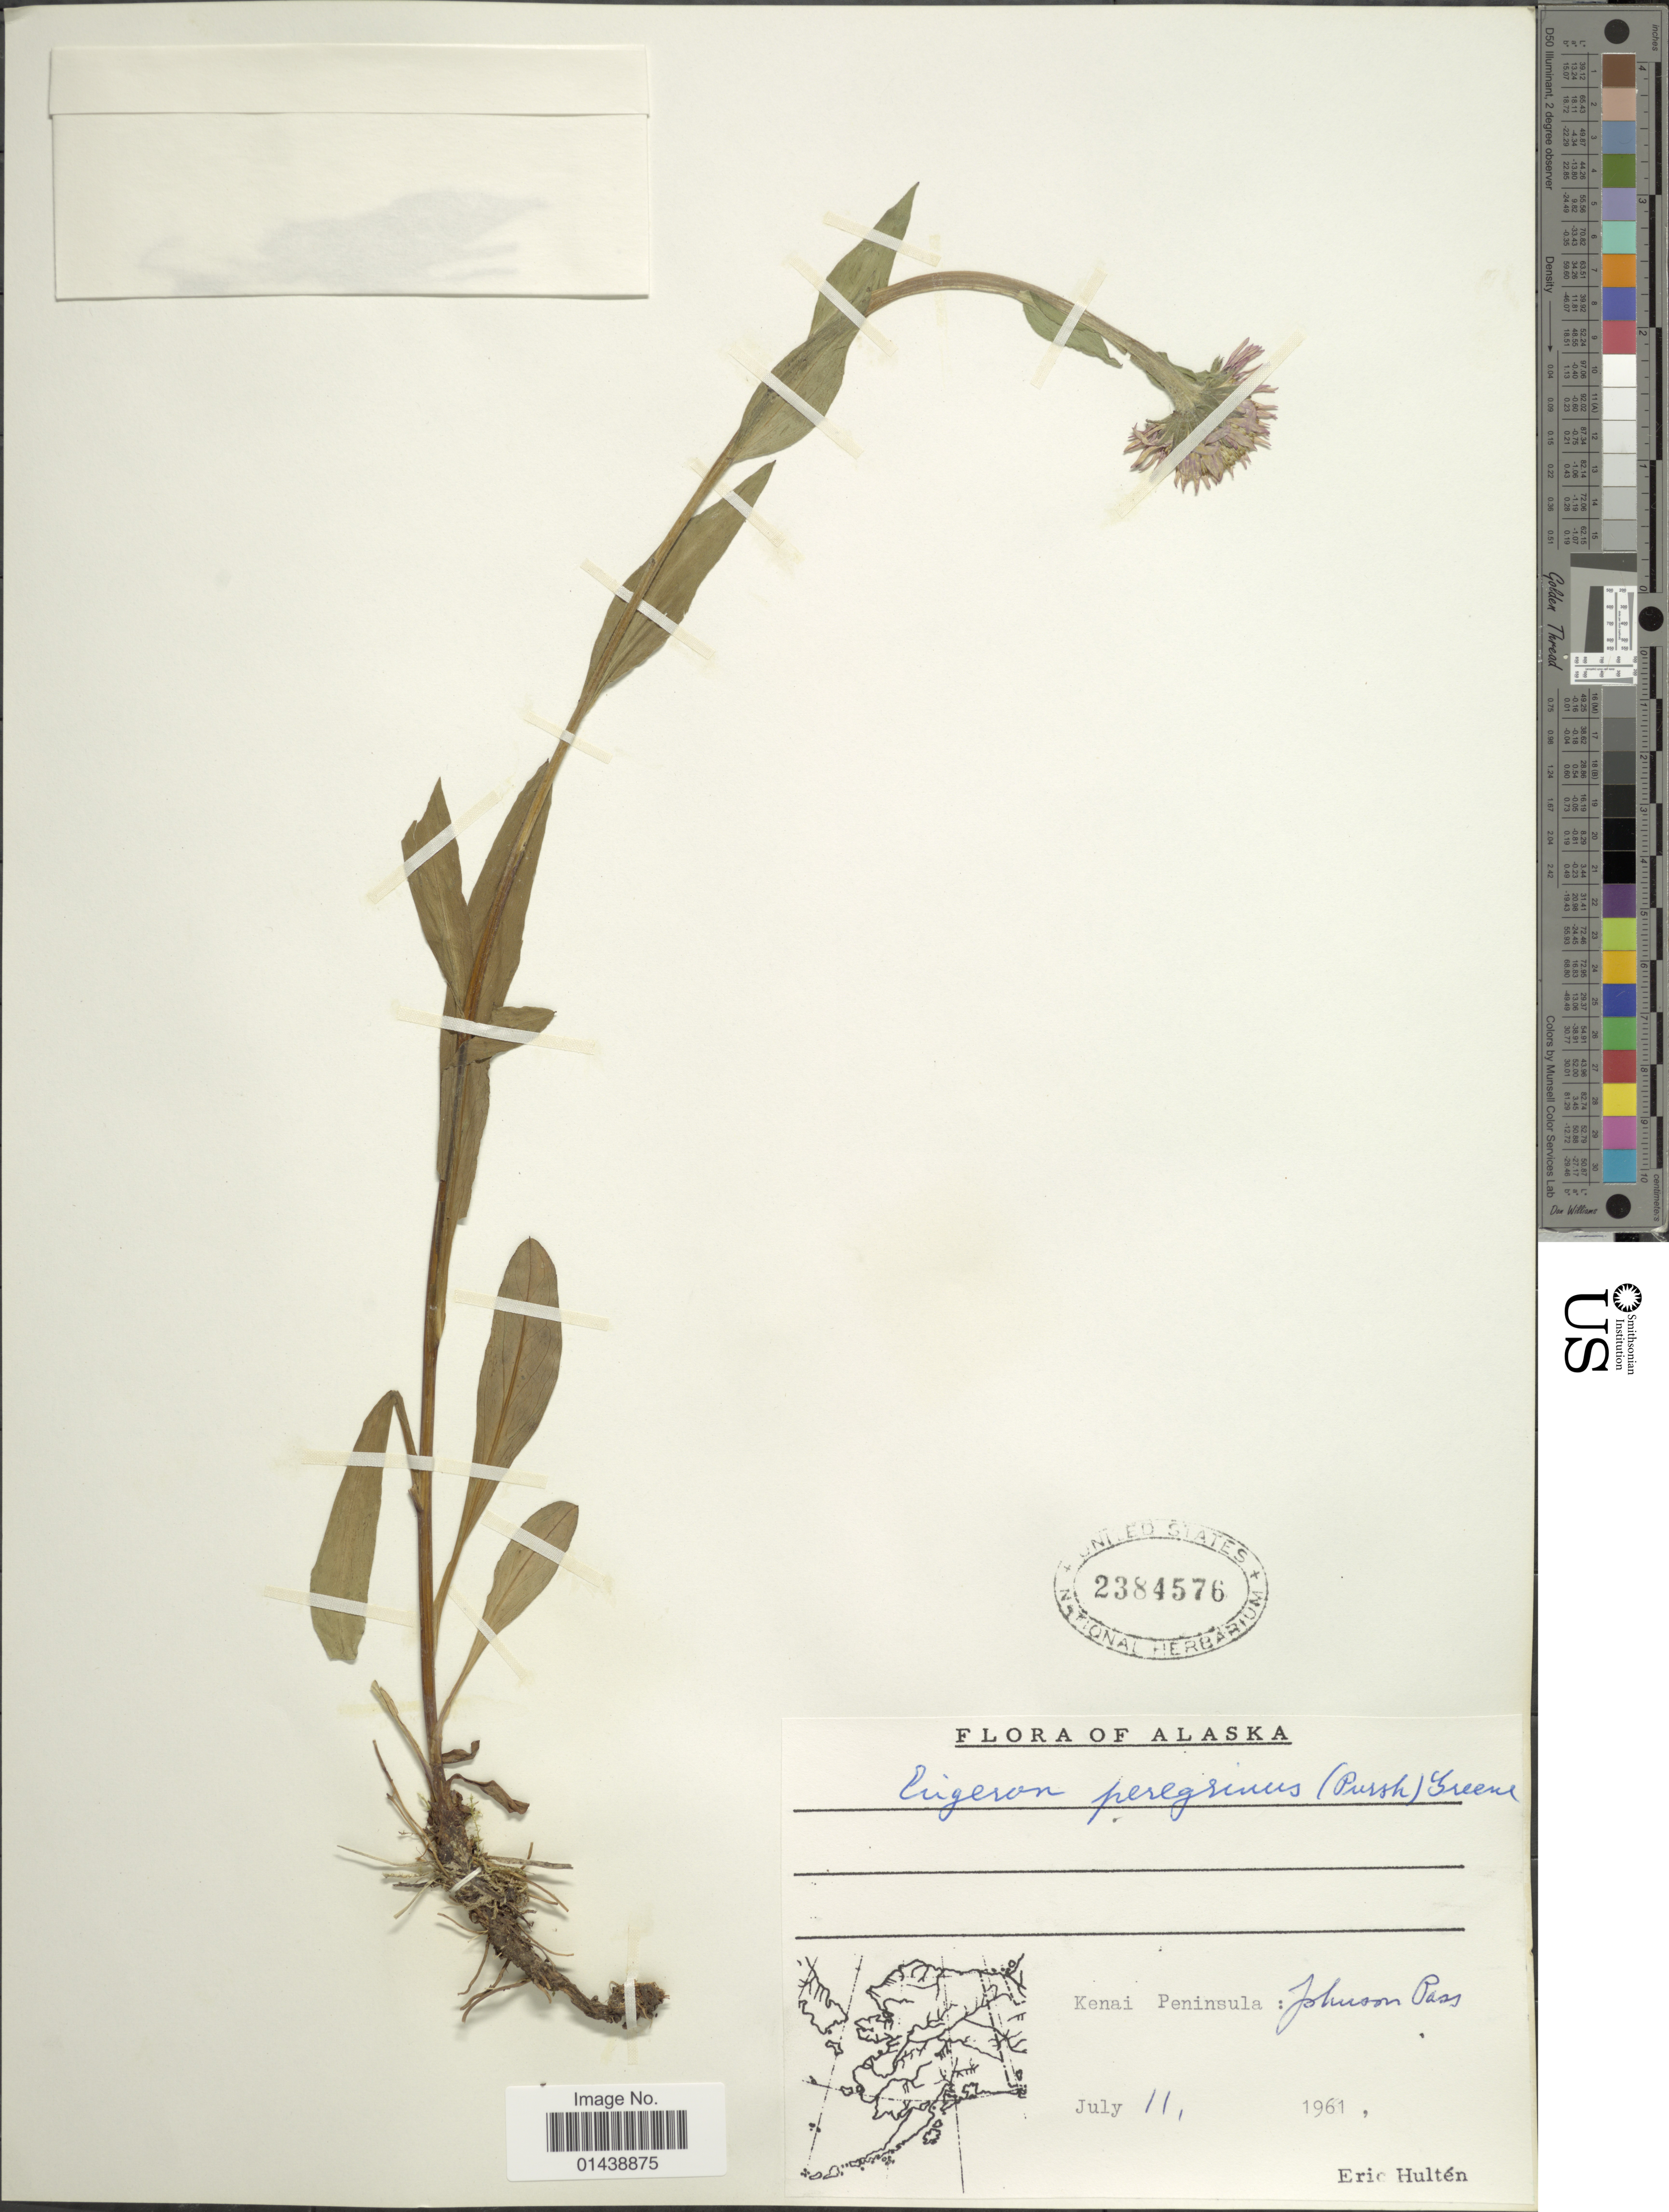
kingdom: Plantae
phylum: Tracheophyta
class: Magnoliopsida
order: Asterales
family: Asteraceae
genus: Erigeron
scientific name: Erigeron peregrinus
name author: (Banks ex Pursh) Greene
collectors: E. G. Hultén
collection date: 1961-07-11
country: United States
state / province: Alaska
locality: Kenai Peninsula: Johnson Pass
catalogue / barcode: US 2384576